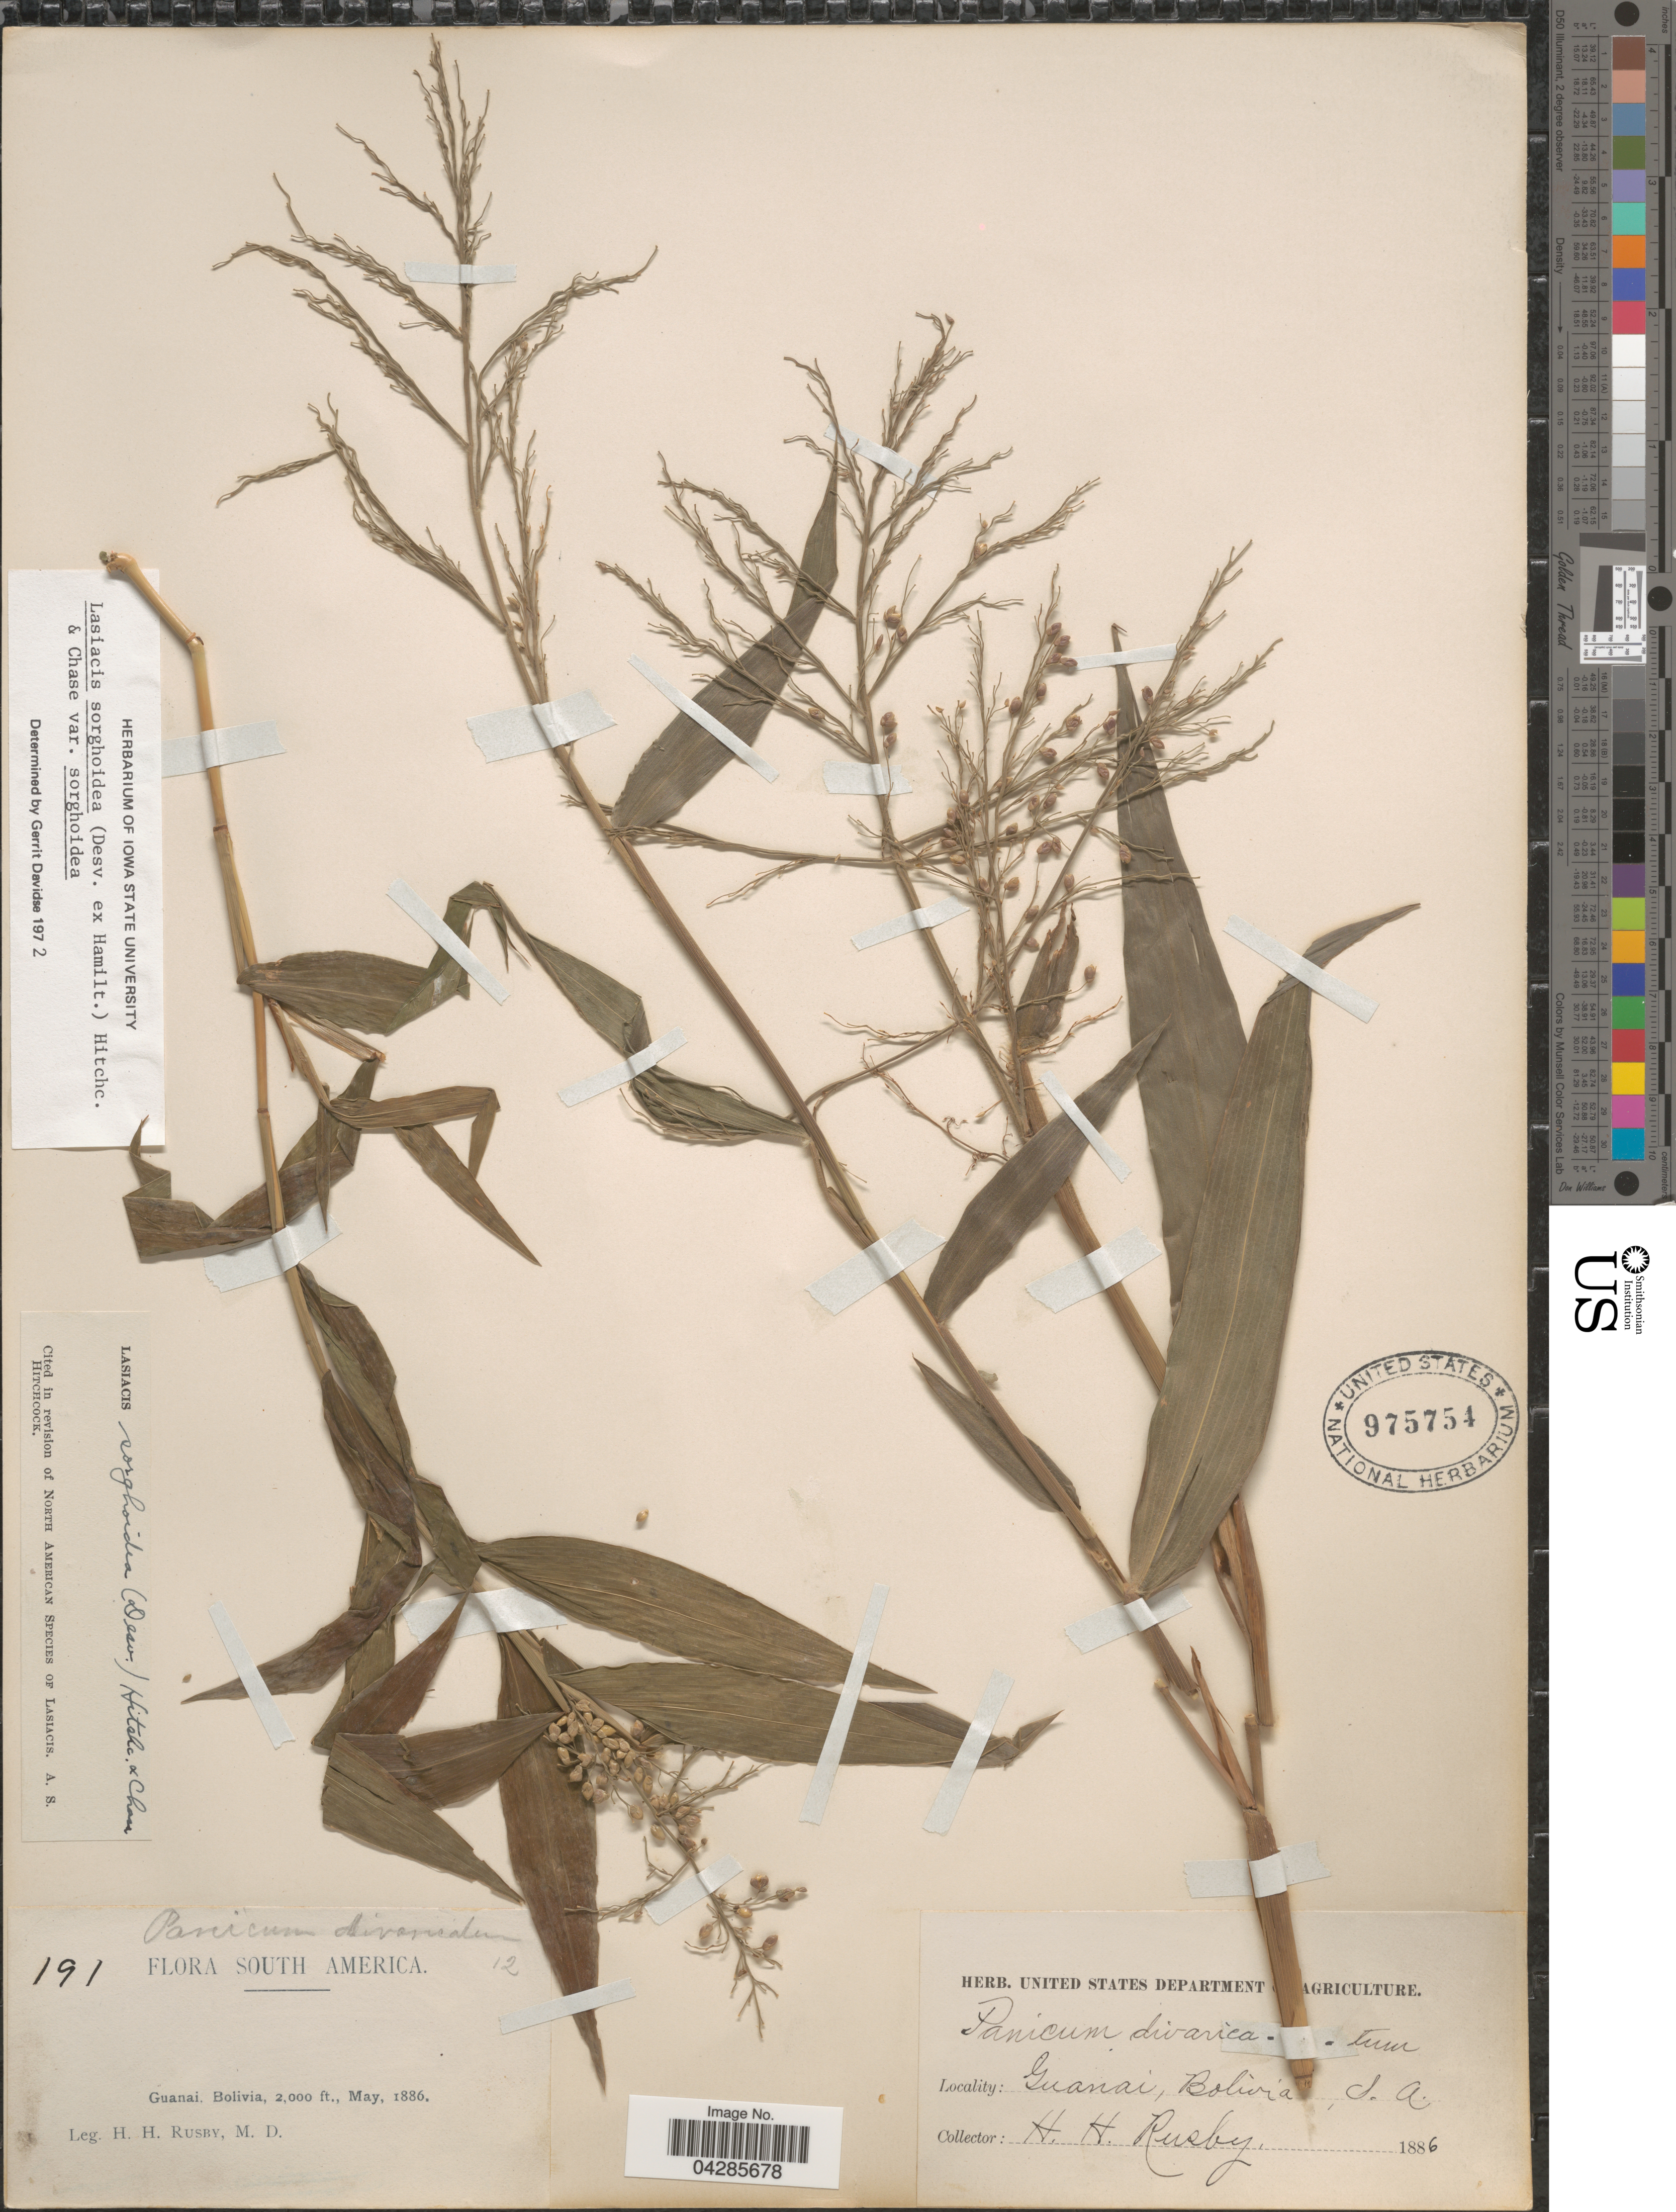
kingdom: Plantae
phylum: Tracheophyta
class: Liliopsida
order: Poales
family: Poaceae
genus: Lasiacis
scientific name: Lasiacis sorghoidea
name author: (Desv. ex Ham.) Hitchc. & Chase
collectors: H. H. Rusby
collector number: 191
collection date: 1886-05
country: Bolivia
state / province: La Páz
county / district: Larecaja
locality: Guanay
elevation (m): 610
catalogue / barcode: US 975754